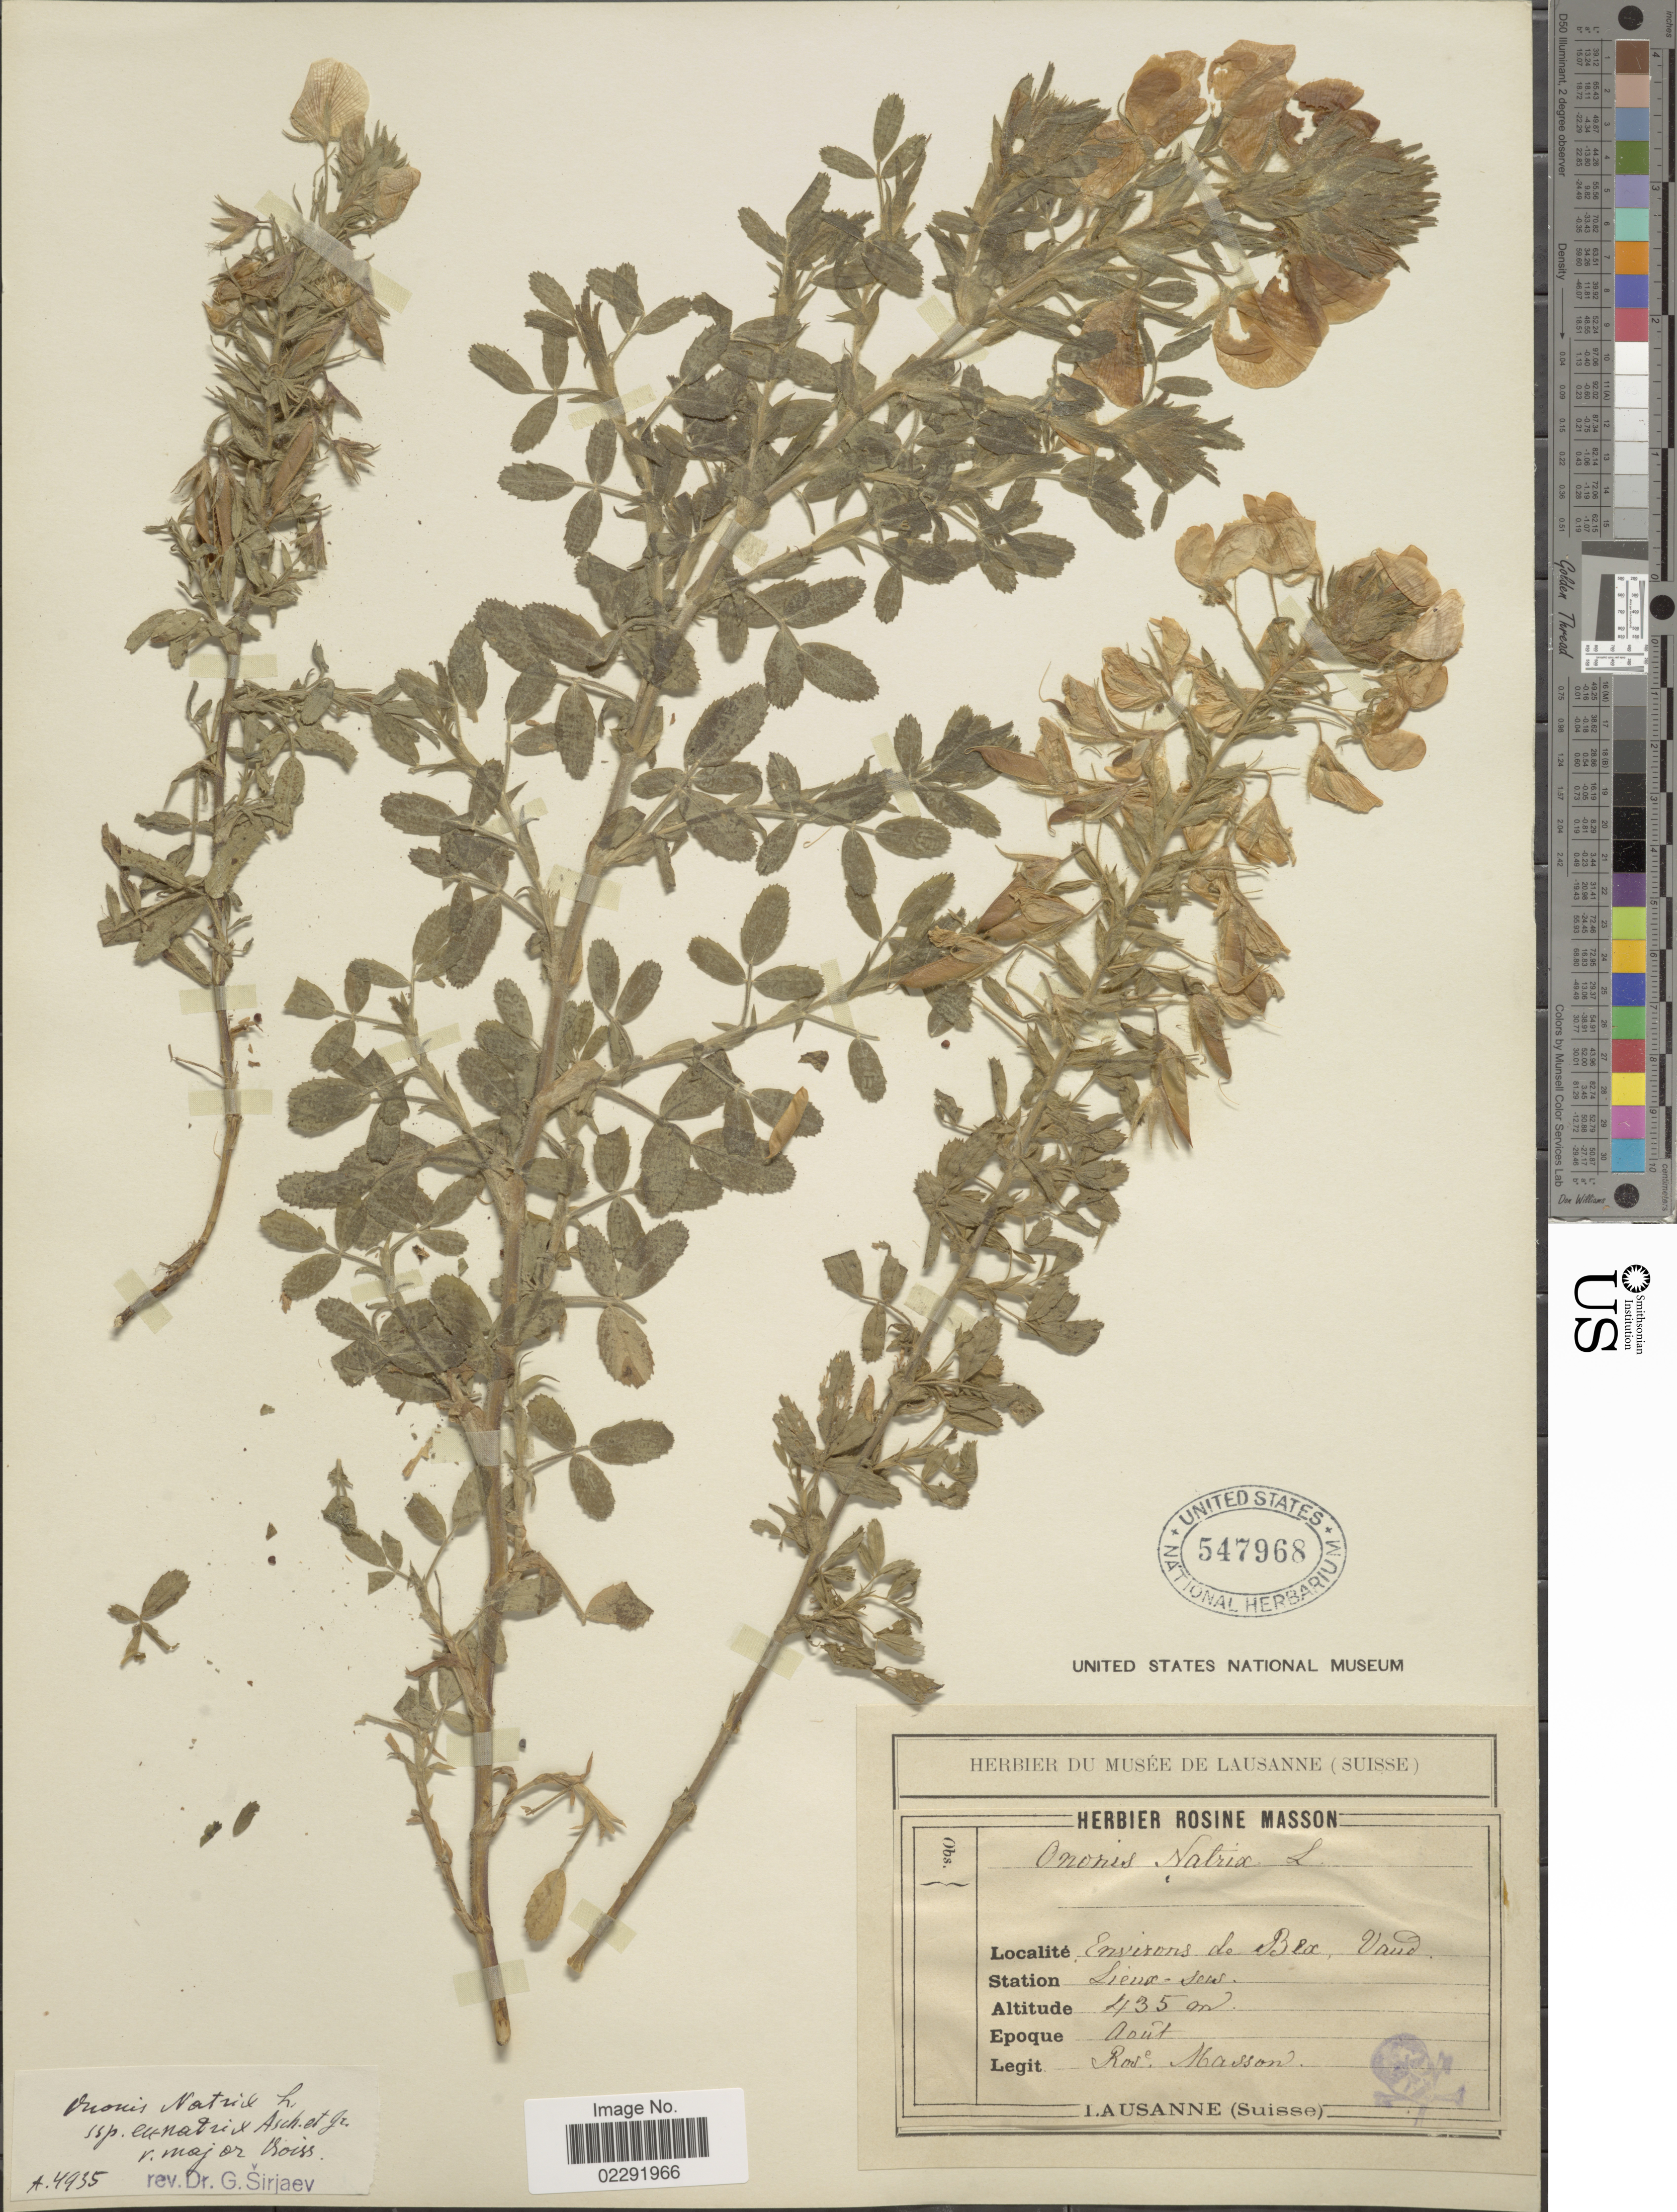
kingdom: Plantae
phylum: Tracheophyta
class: Magnoliopsida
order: Fabales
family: Fabaceae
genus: Ononis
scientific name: Ononis natrix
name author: L.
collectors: R. Masson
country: Switzerland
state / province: Vaud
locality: Environs de Bex, Lieux seco.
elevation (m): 435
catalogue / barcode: US 547968